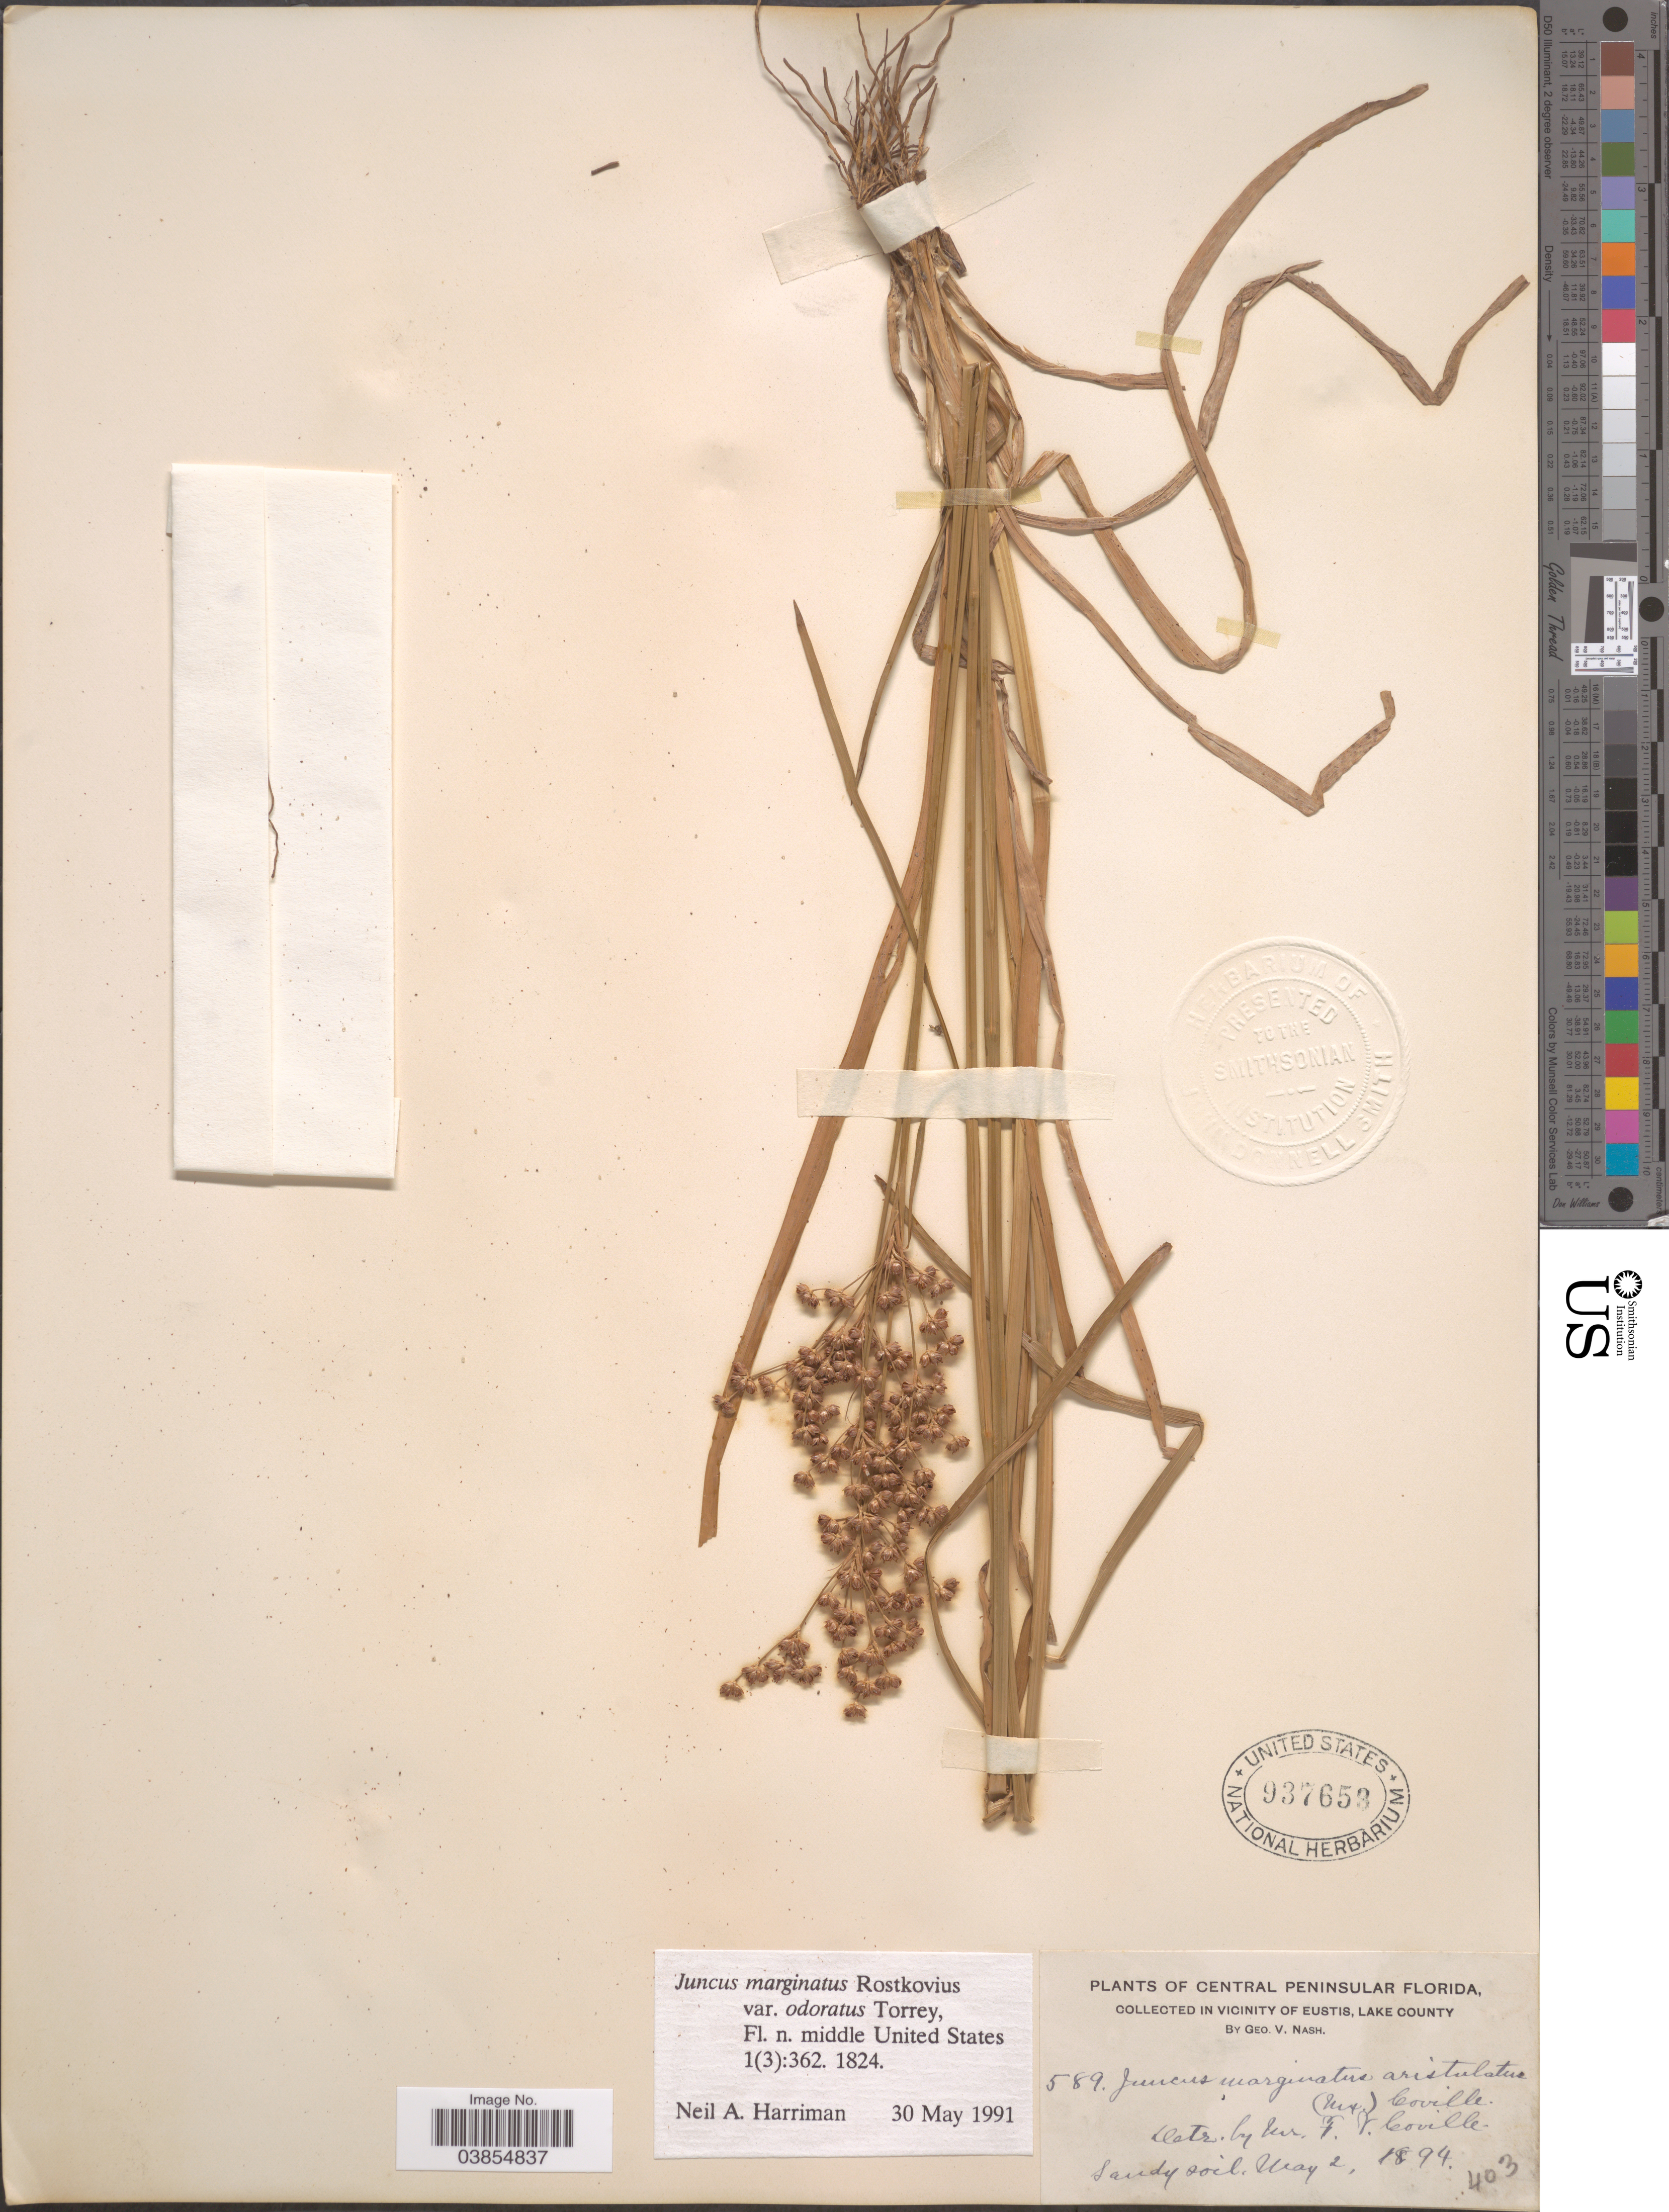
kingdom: Plantae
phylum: Tracheophyta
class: Liliopsida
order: Poales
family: Juncaceae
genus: Juncus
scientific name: Juncus marginatus var. odoratus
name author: Torr.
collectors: G. V. Nash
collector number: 589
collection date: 1894-05-02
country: United States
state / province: Florida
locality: Central Peninsular Florida. In vicinity of Eustis, Lake County.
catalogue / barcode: US 937653